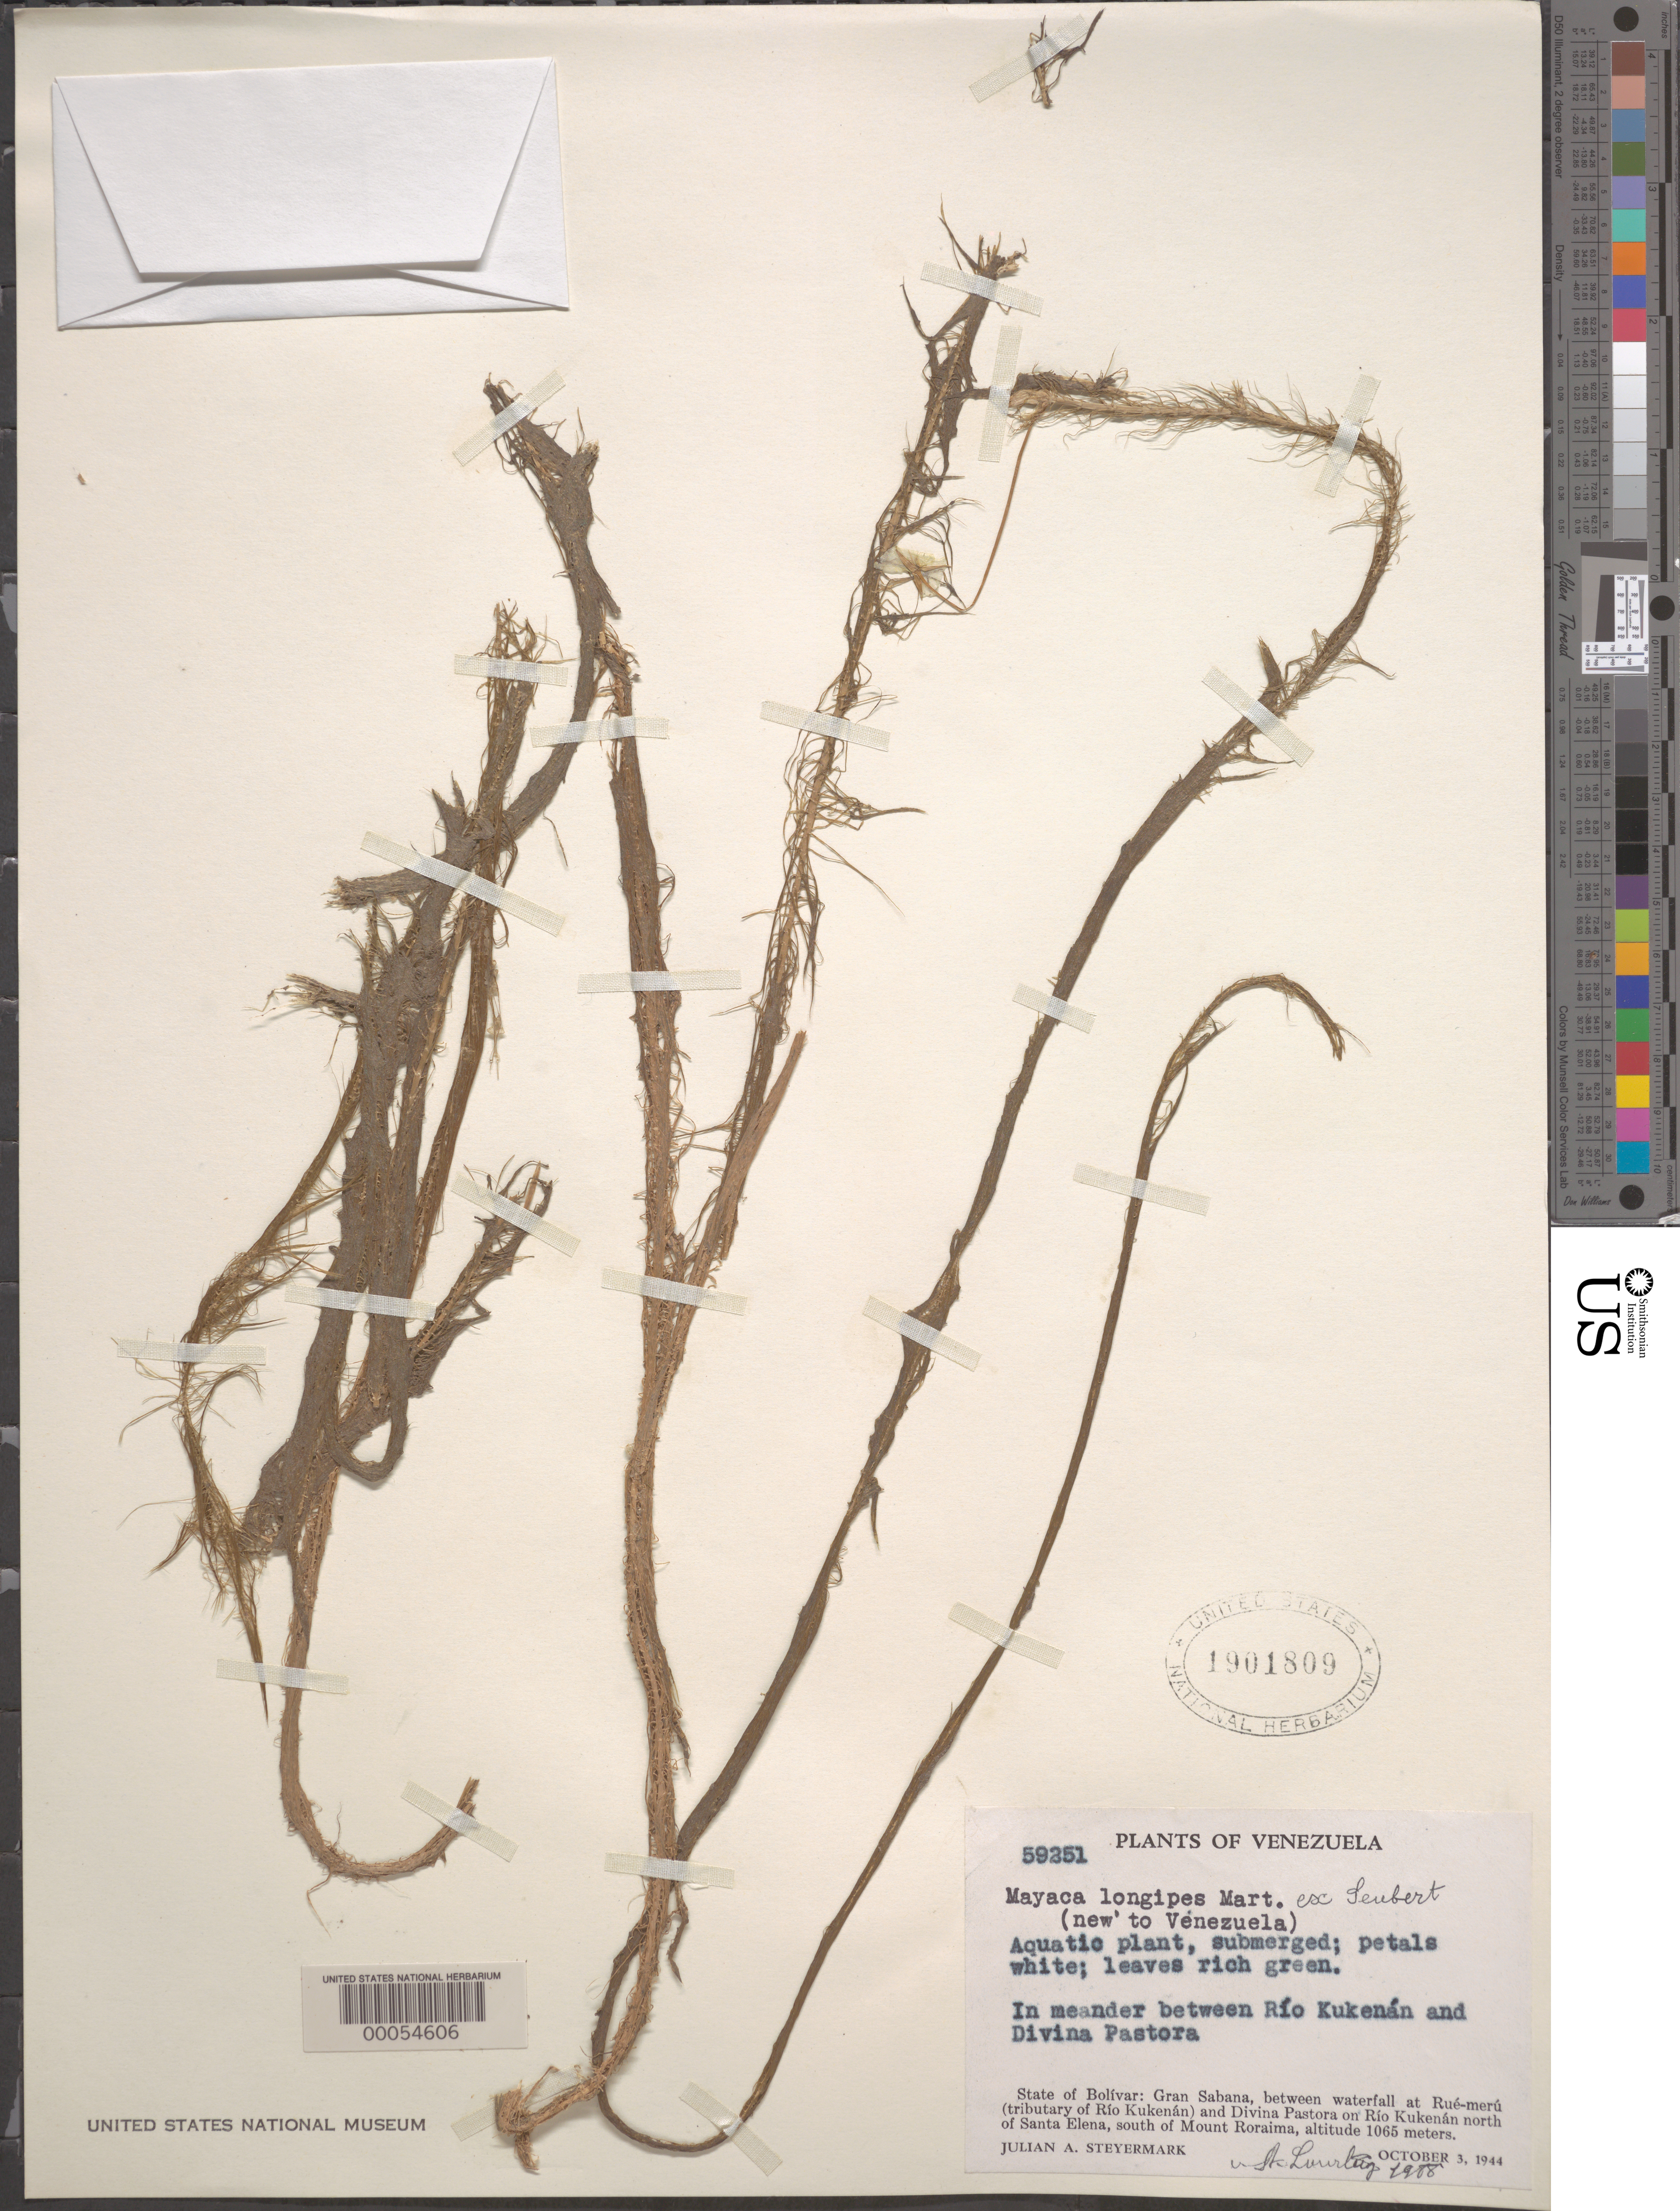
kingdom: Plantae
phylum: Tracheophyta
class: Liliopsida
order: Poales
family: Mayacaceae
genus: Mayaca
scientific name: Mayaca longipes Gand., nom. illeg. hom.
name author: Gand.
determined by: Lourteig, A.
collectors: J. Steyermark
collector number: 59251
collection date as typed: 03 Oct 1944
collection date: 1944-10-03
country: Venezuela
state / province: Bolivar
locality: In meander between rio kukenan and divina pastora, s of mt. roraima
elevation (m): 1065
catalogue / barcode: US 1901809